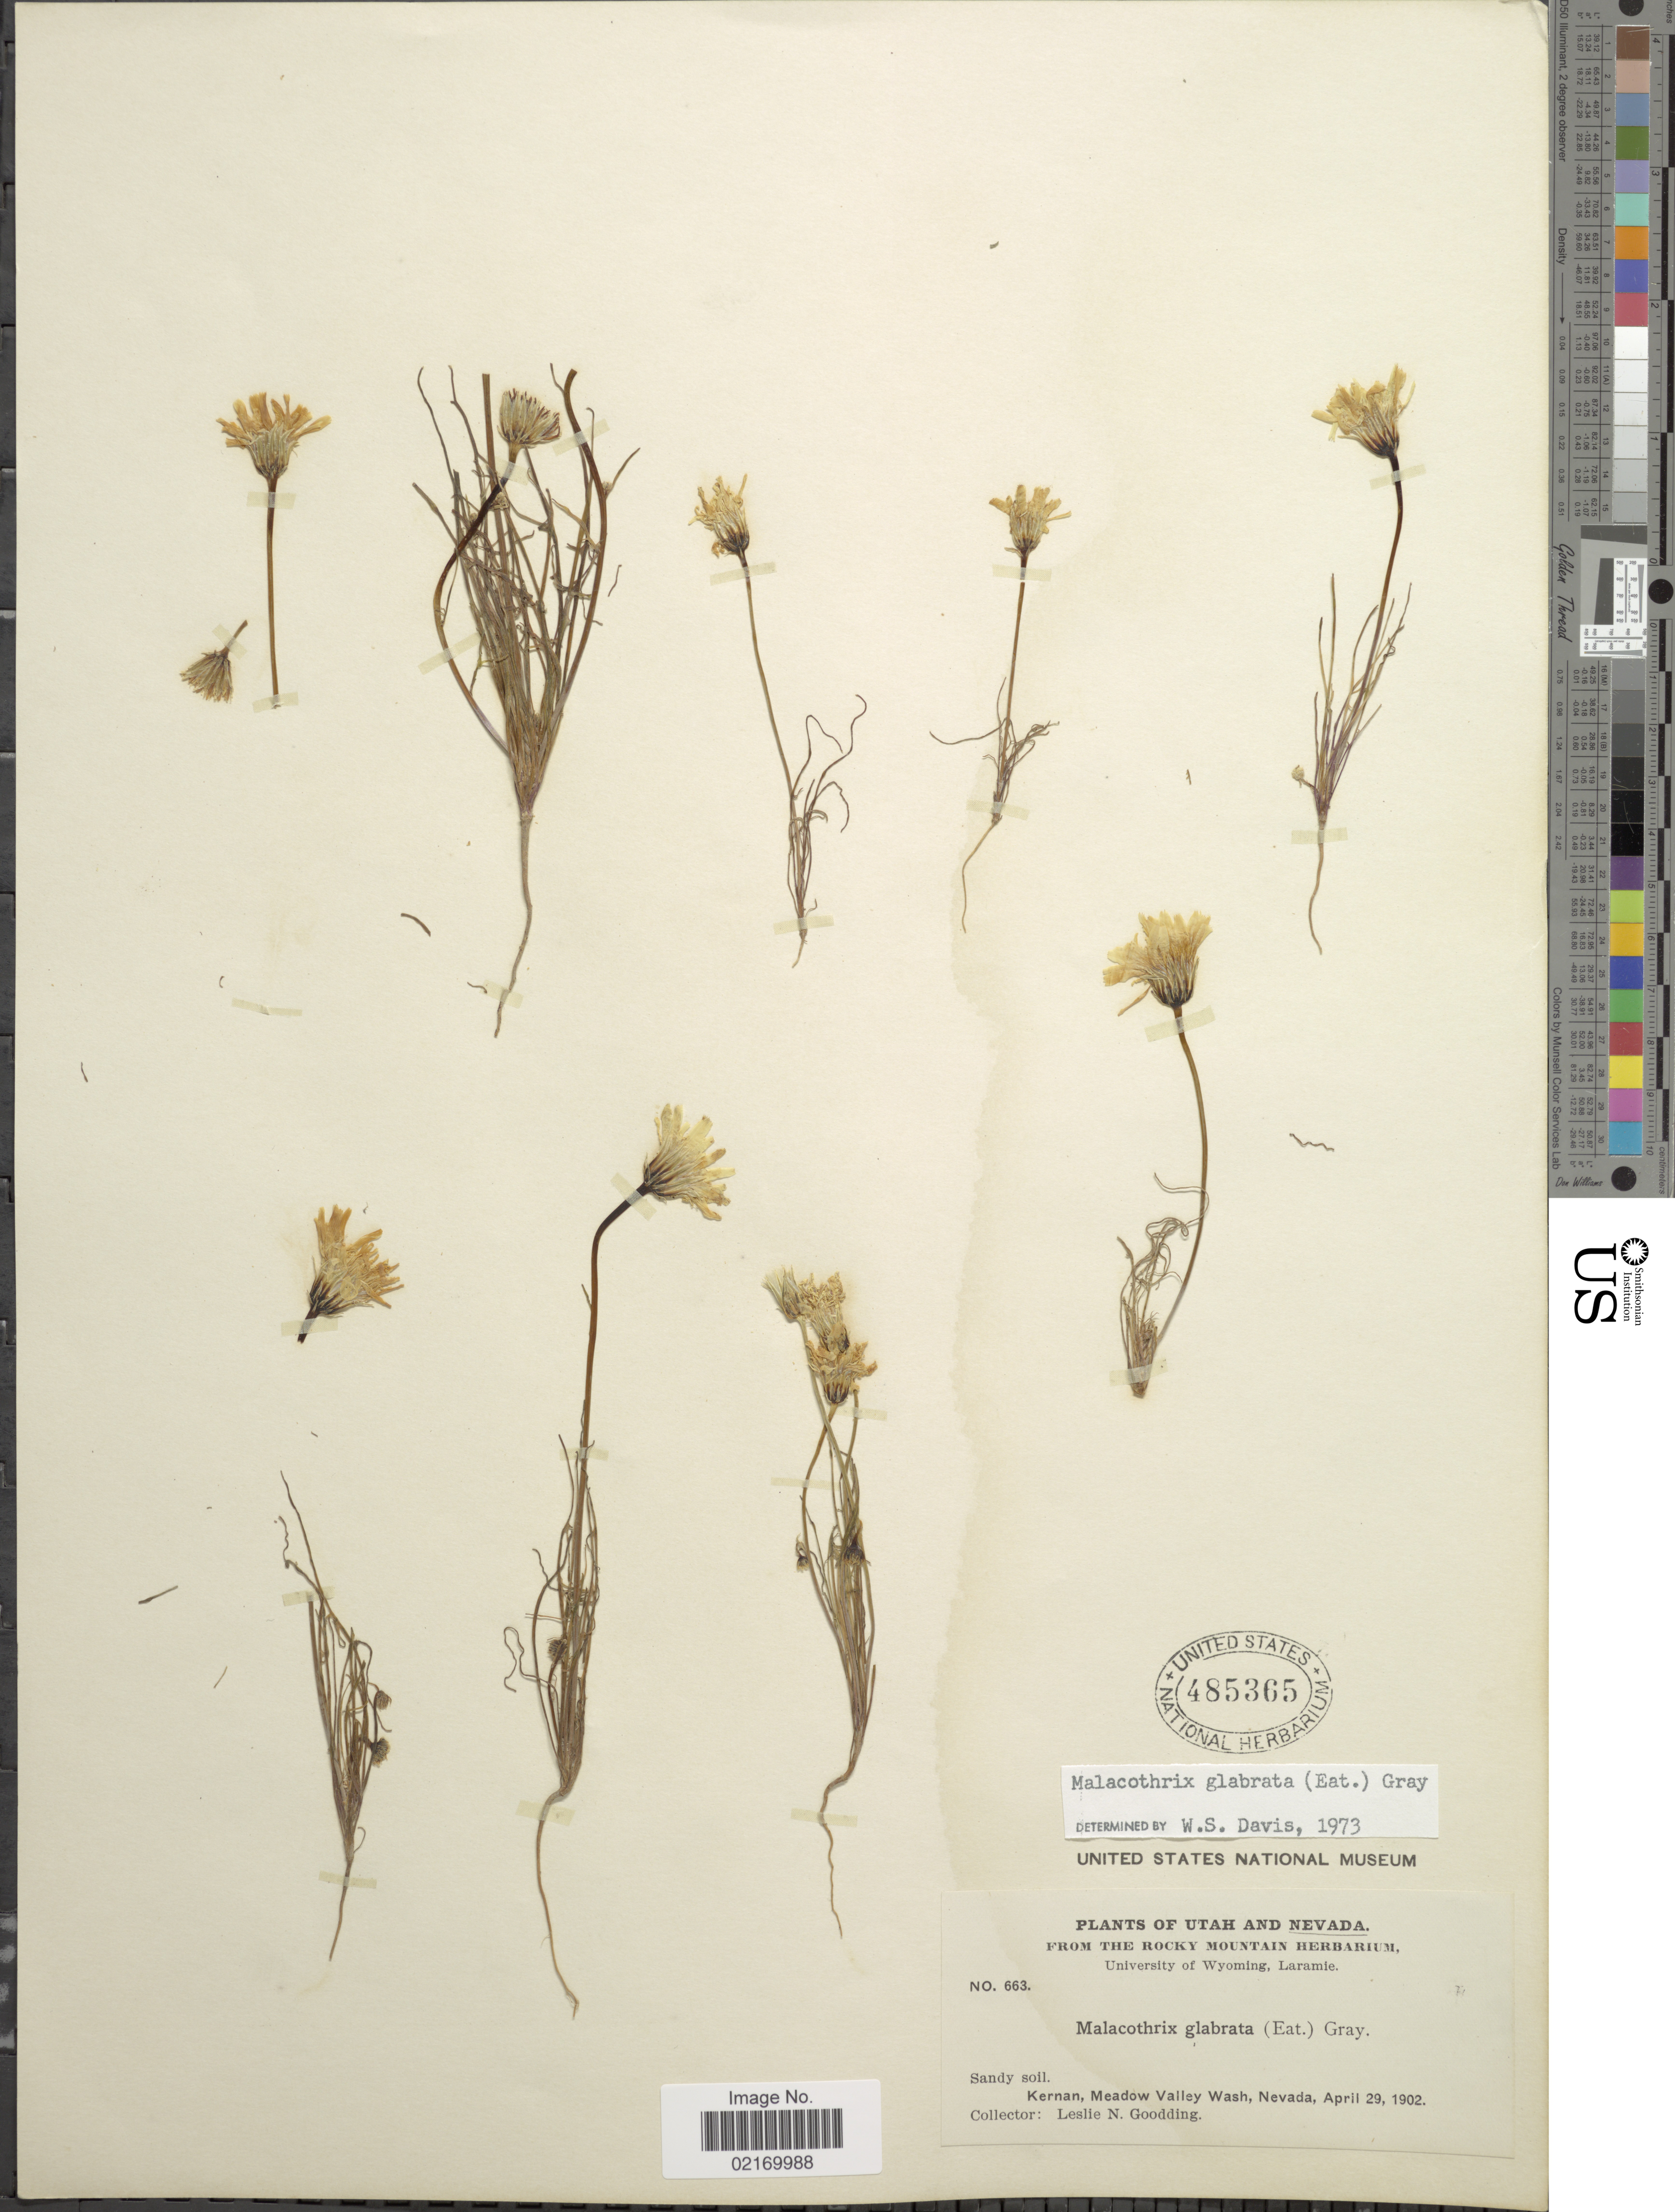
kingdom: Plantae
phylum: Tracheophyta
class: Magnoliopsida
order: Asterales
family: Asteraceae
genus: Malacothrix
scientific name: Malacothrix glabrata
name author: (A. Gray ex D.C. Eaton) A. Gray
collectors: L. N. Goodding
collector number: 663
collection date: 1902-04-29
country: United States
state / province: Nevada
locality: Kernan, Meadow Valley Wash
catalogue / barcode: US 485365